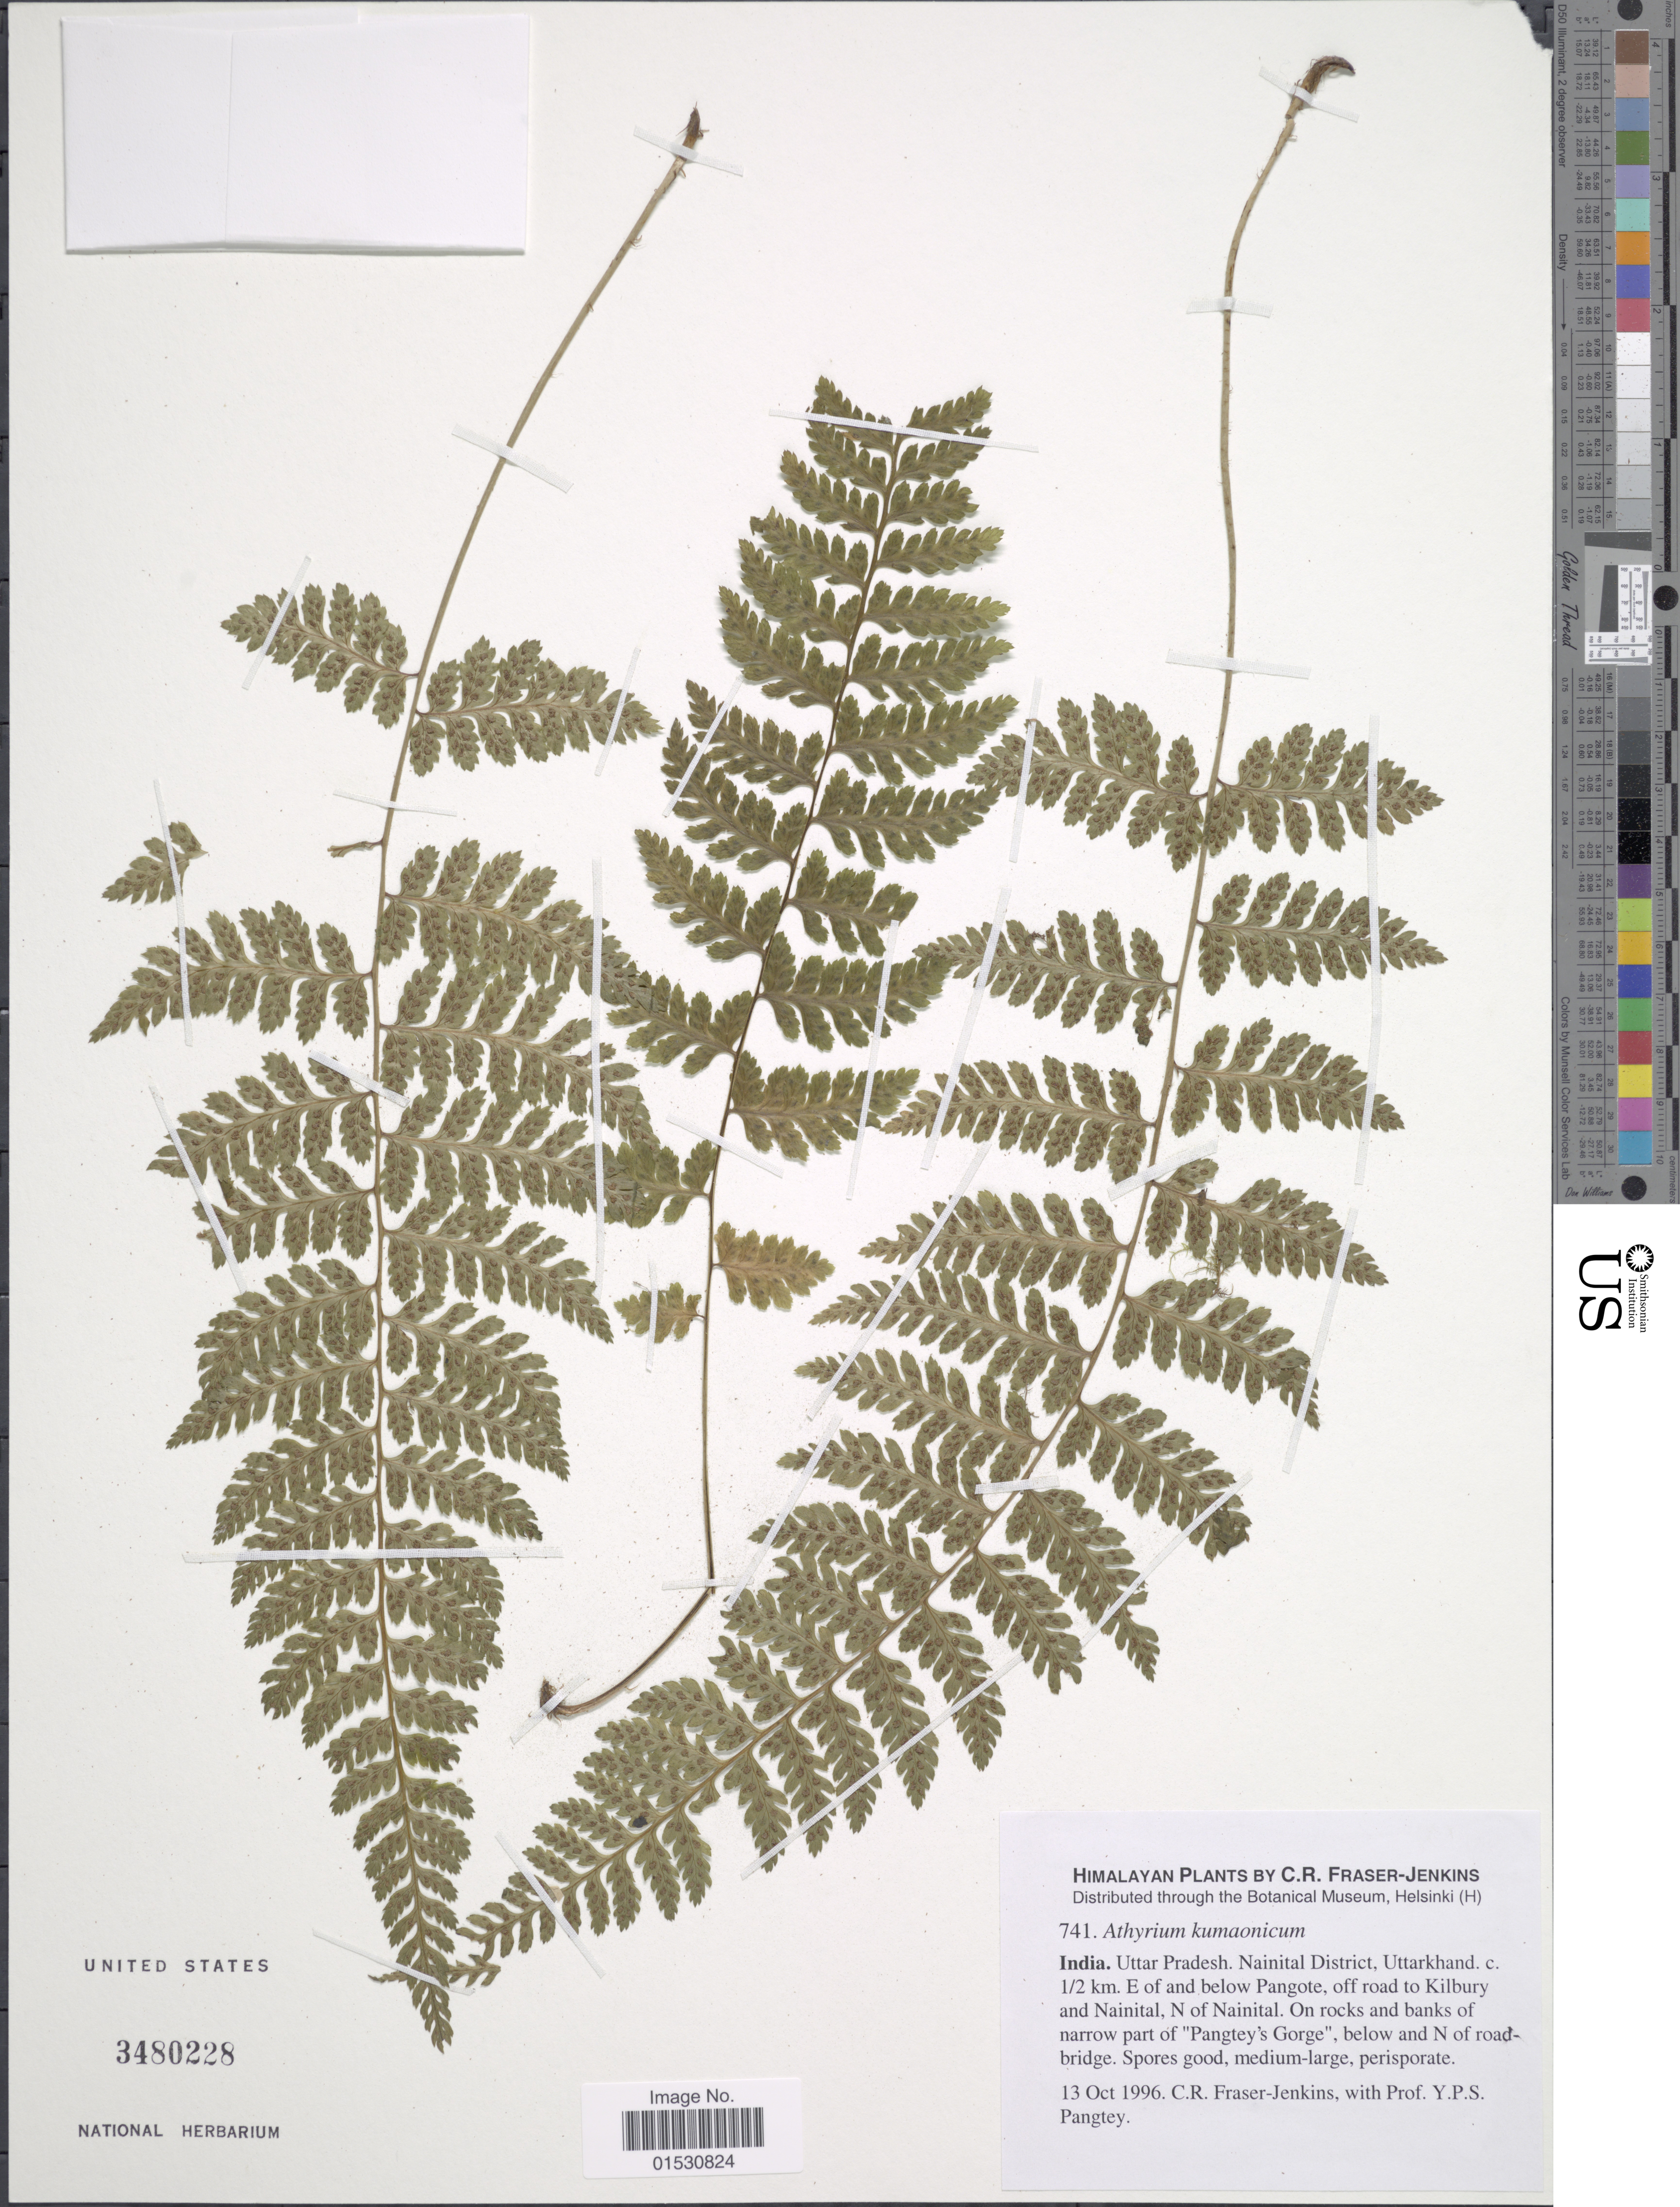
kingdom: Plantae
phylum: Tracheophyta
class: Polypodiopsida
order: Polypodiales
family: Athyriaceae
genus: Athyrium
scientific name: Athyrium kumaonicum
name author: Punetha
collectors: C. R. Fraser-Jenkins & Y. Pangtey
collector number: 741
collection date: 1996-10-13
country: India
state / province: Uttar Pradesh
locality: Uttar Pradesh, Nainital District, Uttarkhand. c. 1/2 km. E. of and below Pangote, off road to Kilbury and Nainital, N of Nainital. On rocks and banks of narrow part of 'Pangtey's Gorge', below and N of road-bridge.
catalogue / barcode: US 3480228